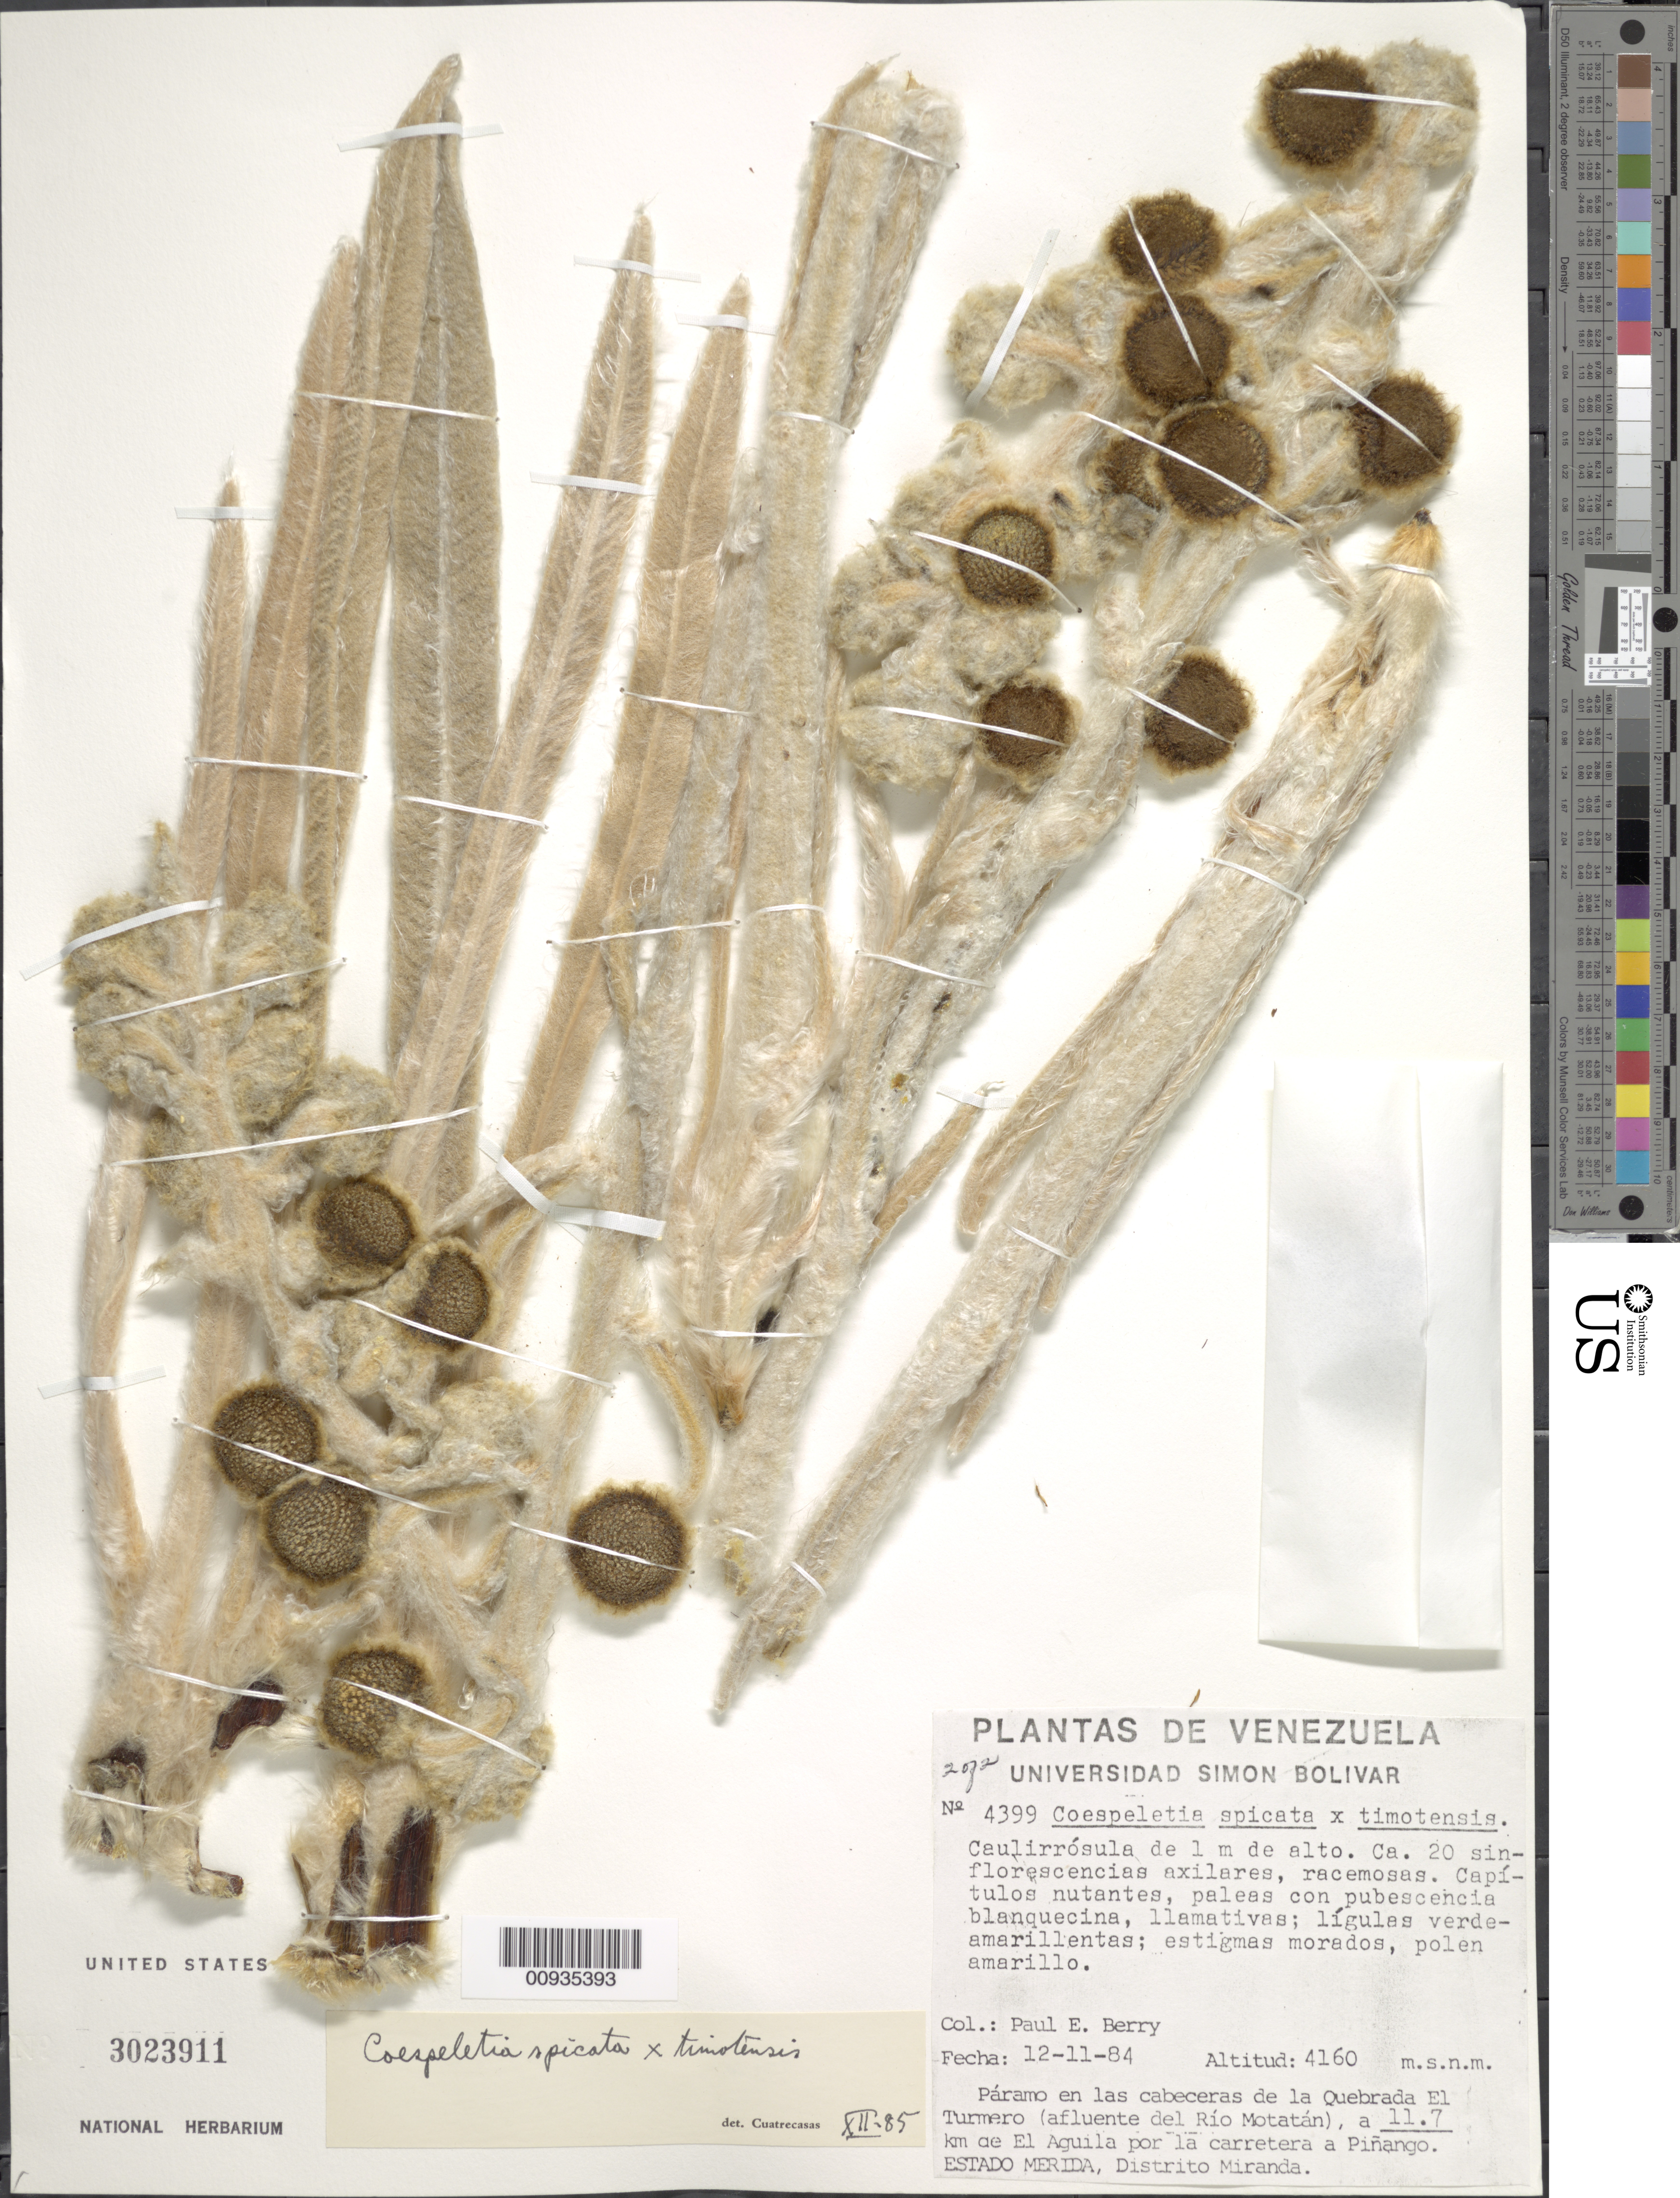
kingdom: Plantae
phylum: Tracheophyta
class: Magnoliopsida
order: Asterales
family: Asteraceae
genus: Coespeletia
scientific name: Coespeletia spicata x C. timotensis (Cuatrec.) Cuatrec.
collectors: P. E. Berry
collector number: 4399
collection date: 1984-11-12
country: Venezuela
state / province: Mérida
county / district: Miranda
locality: Páramo en las cabeceras de la Quebrada El Turmero (afluente del Río Motatán), a 11.7 km de El Águila por la carretera a Piñango .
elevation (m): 4160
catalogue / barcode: US 3023911